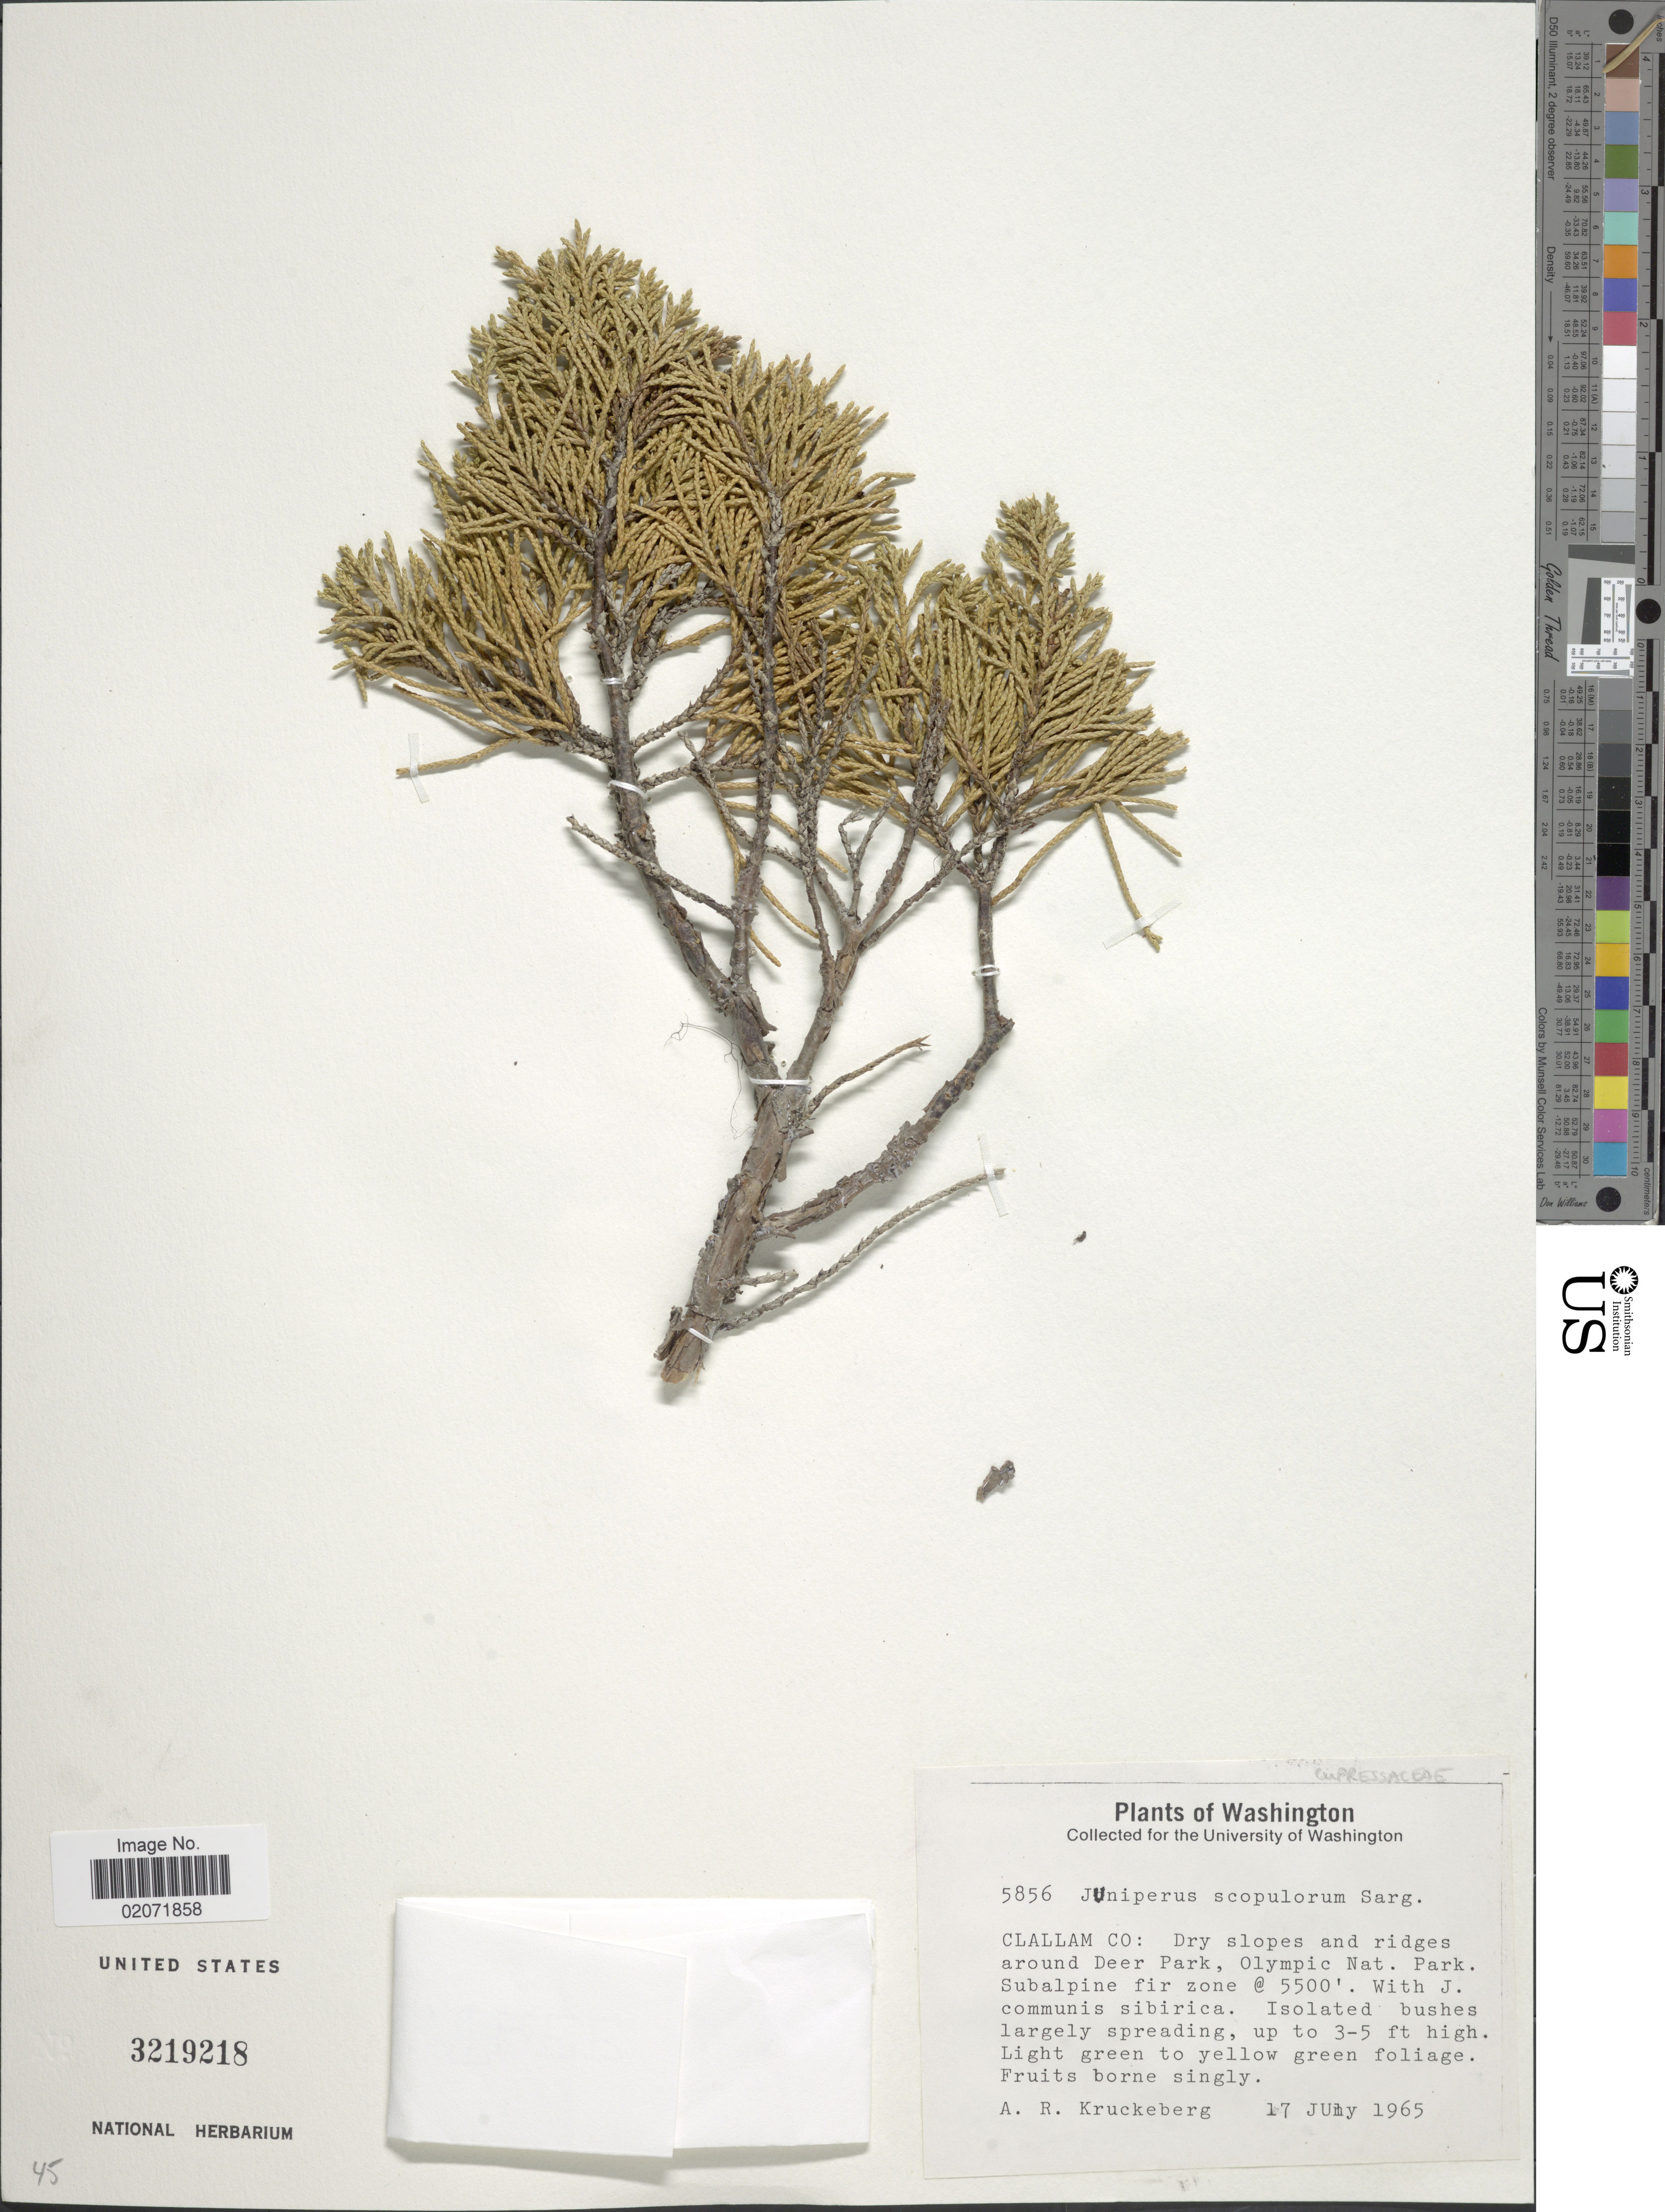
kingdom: Plantae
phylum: Tracheophyta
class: Pinopsida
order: Pinales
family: Cupressaceae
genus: Juniperus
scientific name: Juniperus scopulorum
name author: Sarg.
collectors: A. Kruckeberg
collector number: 5856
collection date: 1965-07-17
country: United States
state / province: Washington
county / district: Clallam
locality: Clallam Co: Dry slopes and ridges around Deer Park, Olympic Nat Park. Subalpine fir zone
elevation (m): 1676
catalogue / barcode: US 3219218